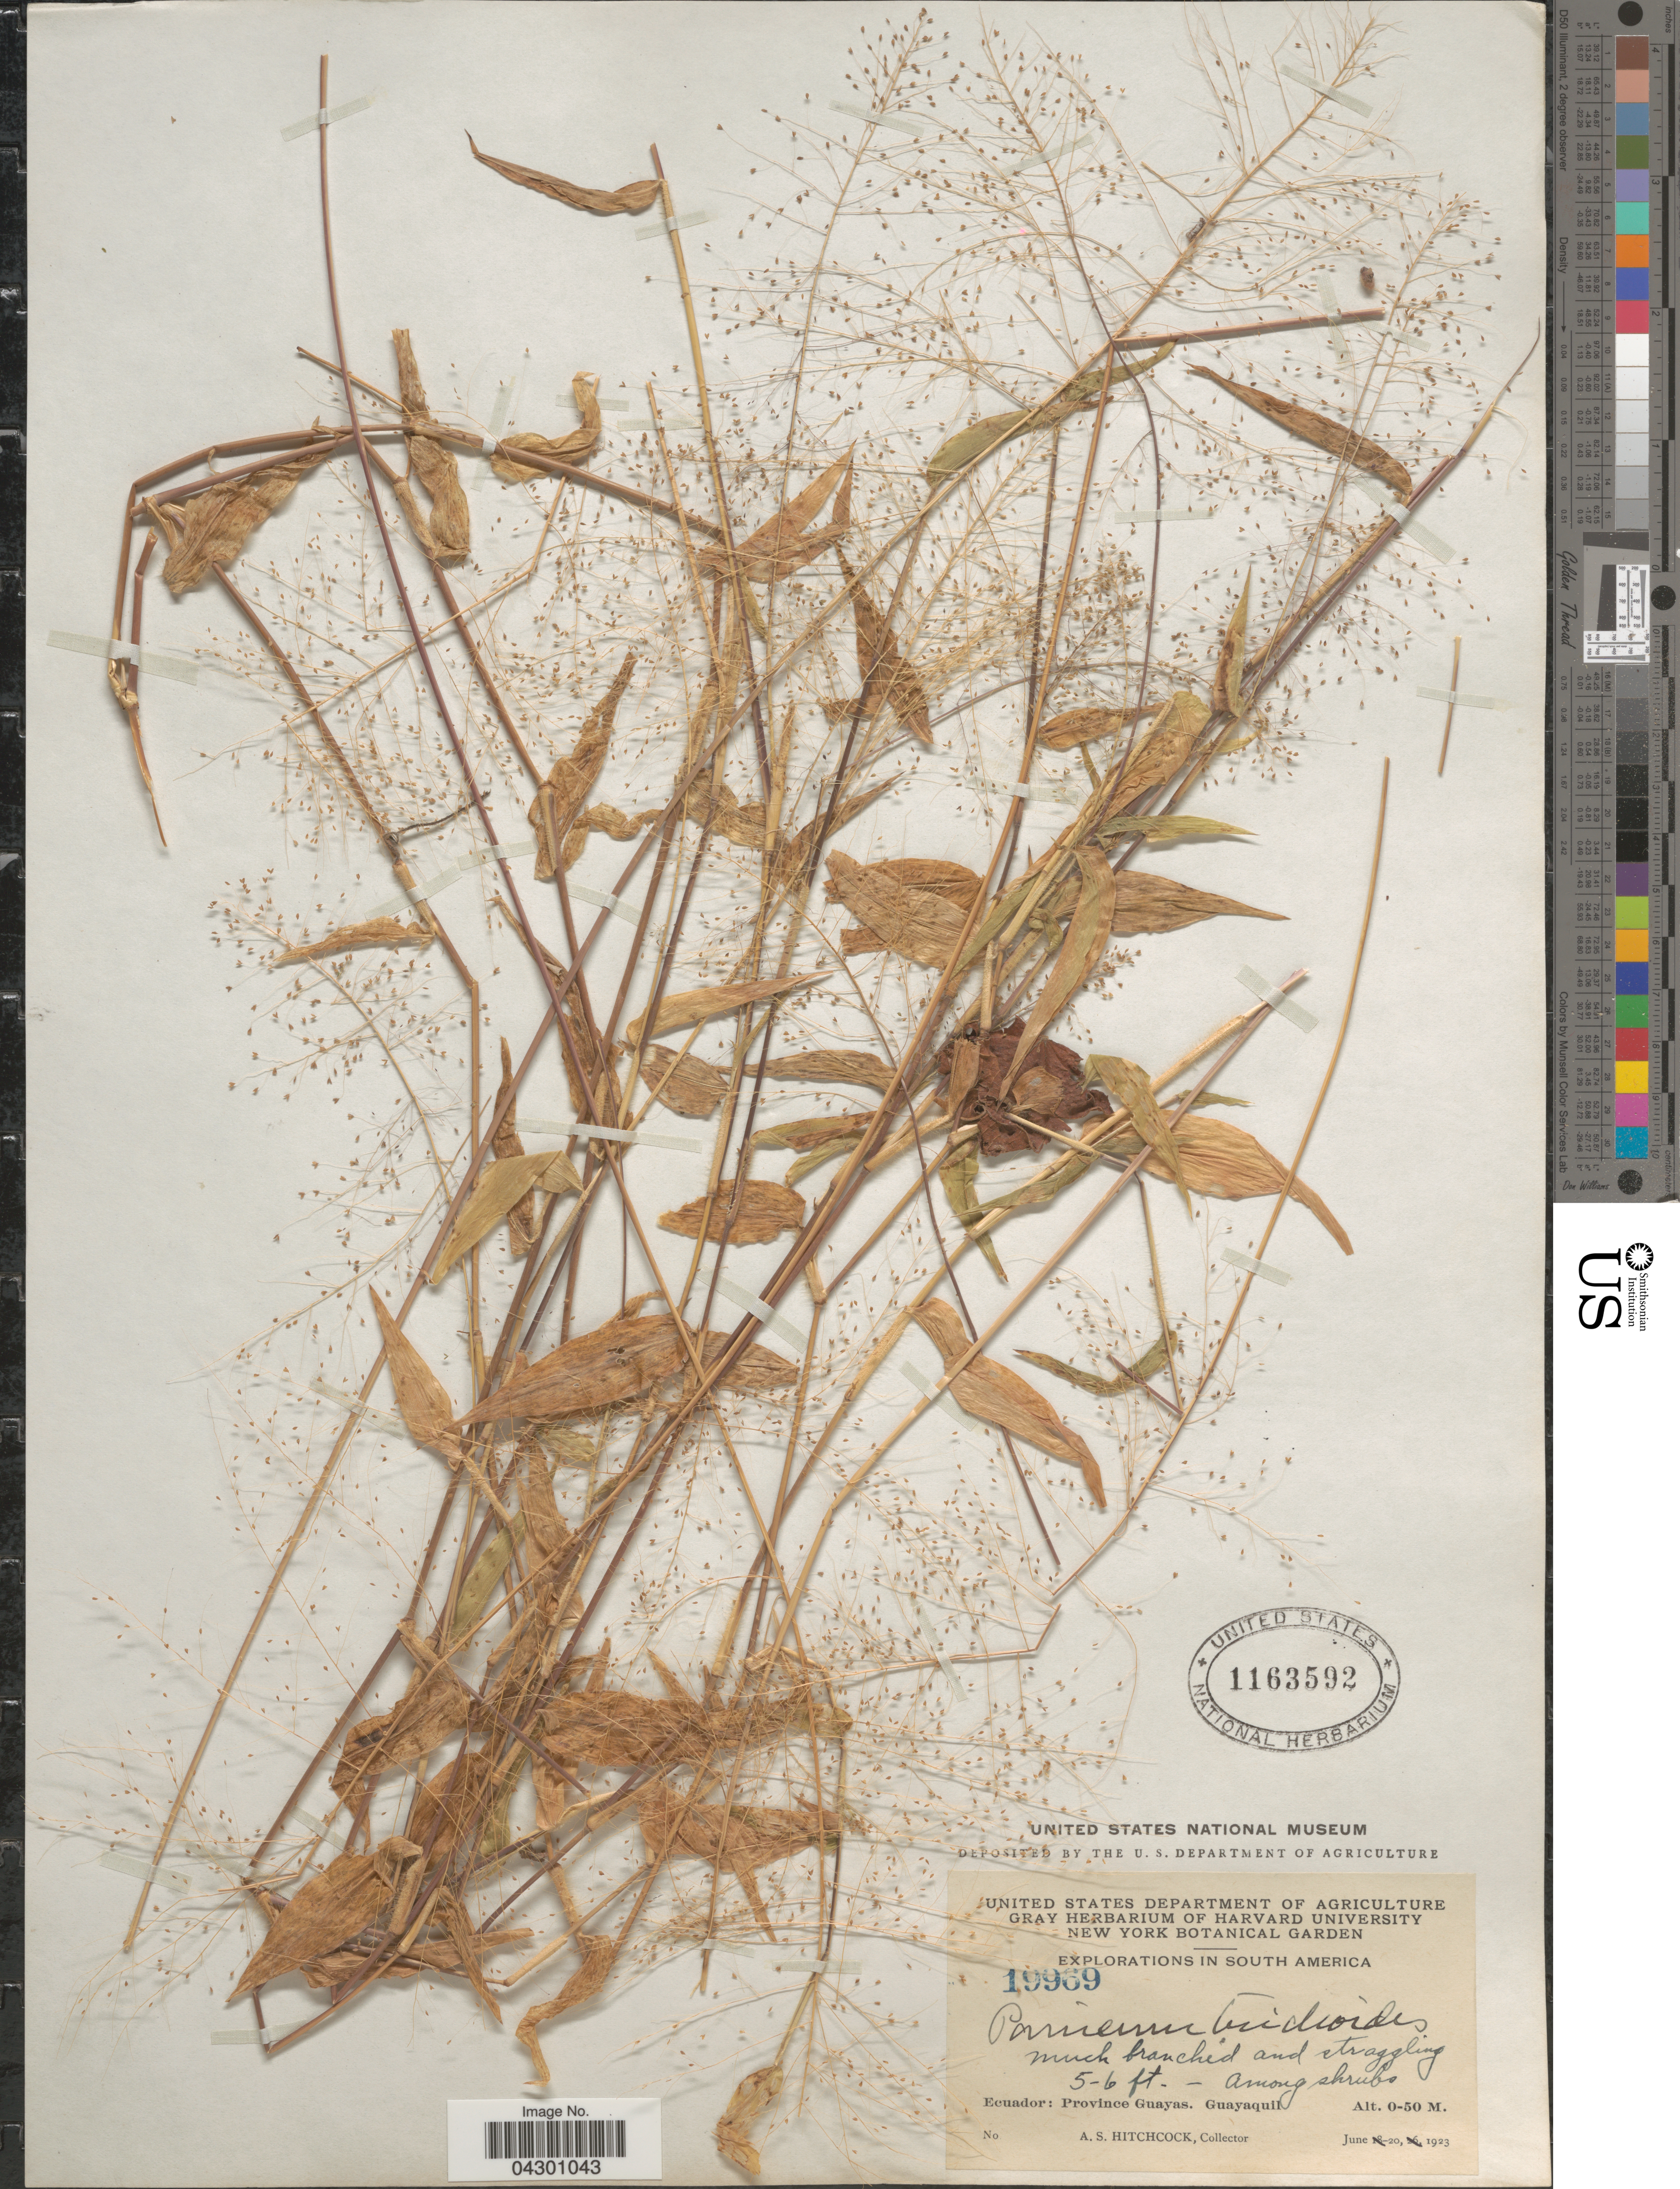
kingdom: Plantae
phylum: Tracheophyta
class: Liliopsida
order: Poales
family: Poaceae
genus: Panicum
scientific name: Panicum trichoides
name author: Sw.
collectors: A. S. Hitchcock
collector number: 19969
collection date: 1923-06-20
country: Ecuador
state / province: Guayas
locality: Explorations in South America. Guayaquil.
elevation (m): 0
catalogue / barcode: US 1163592